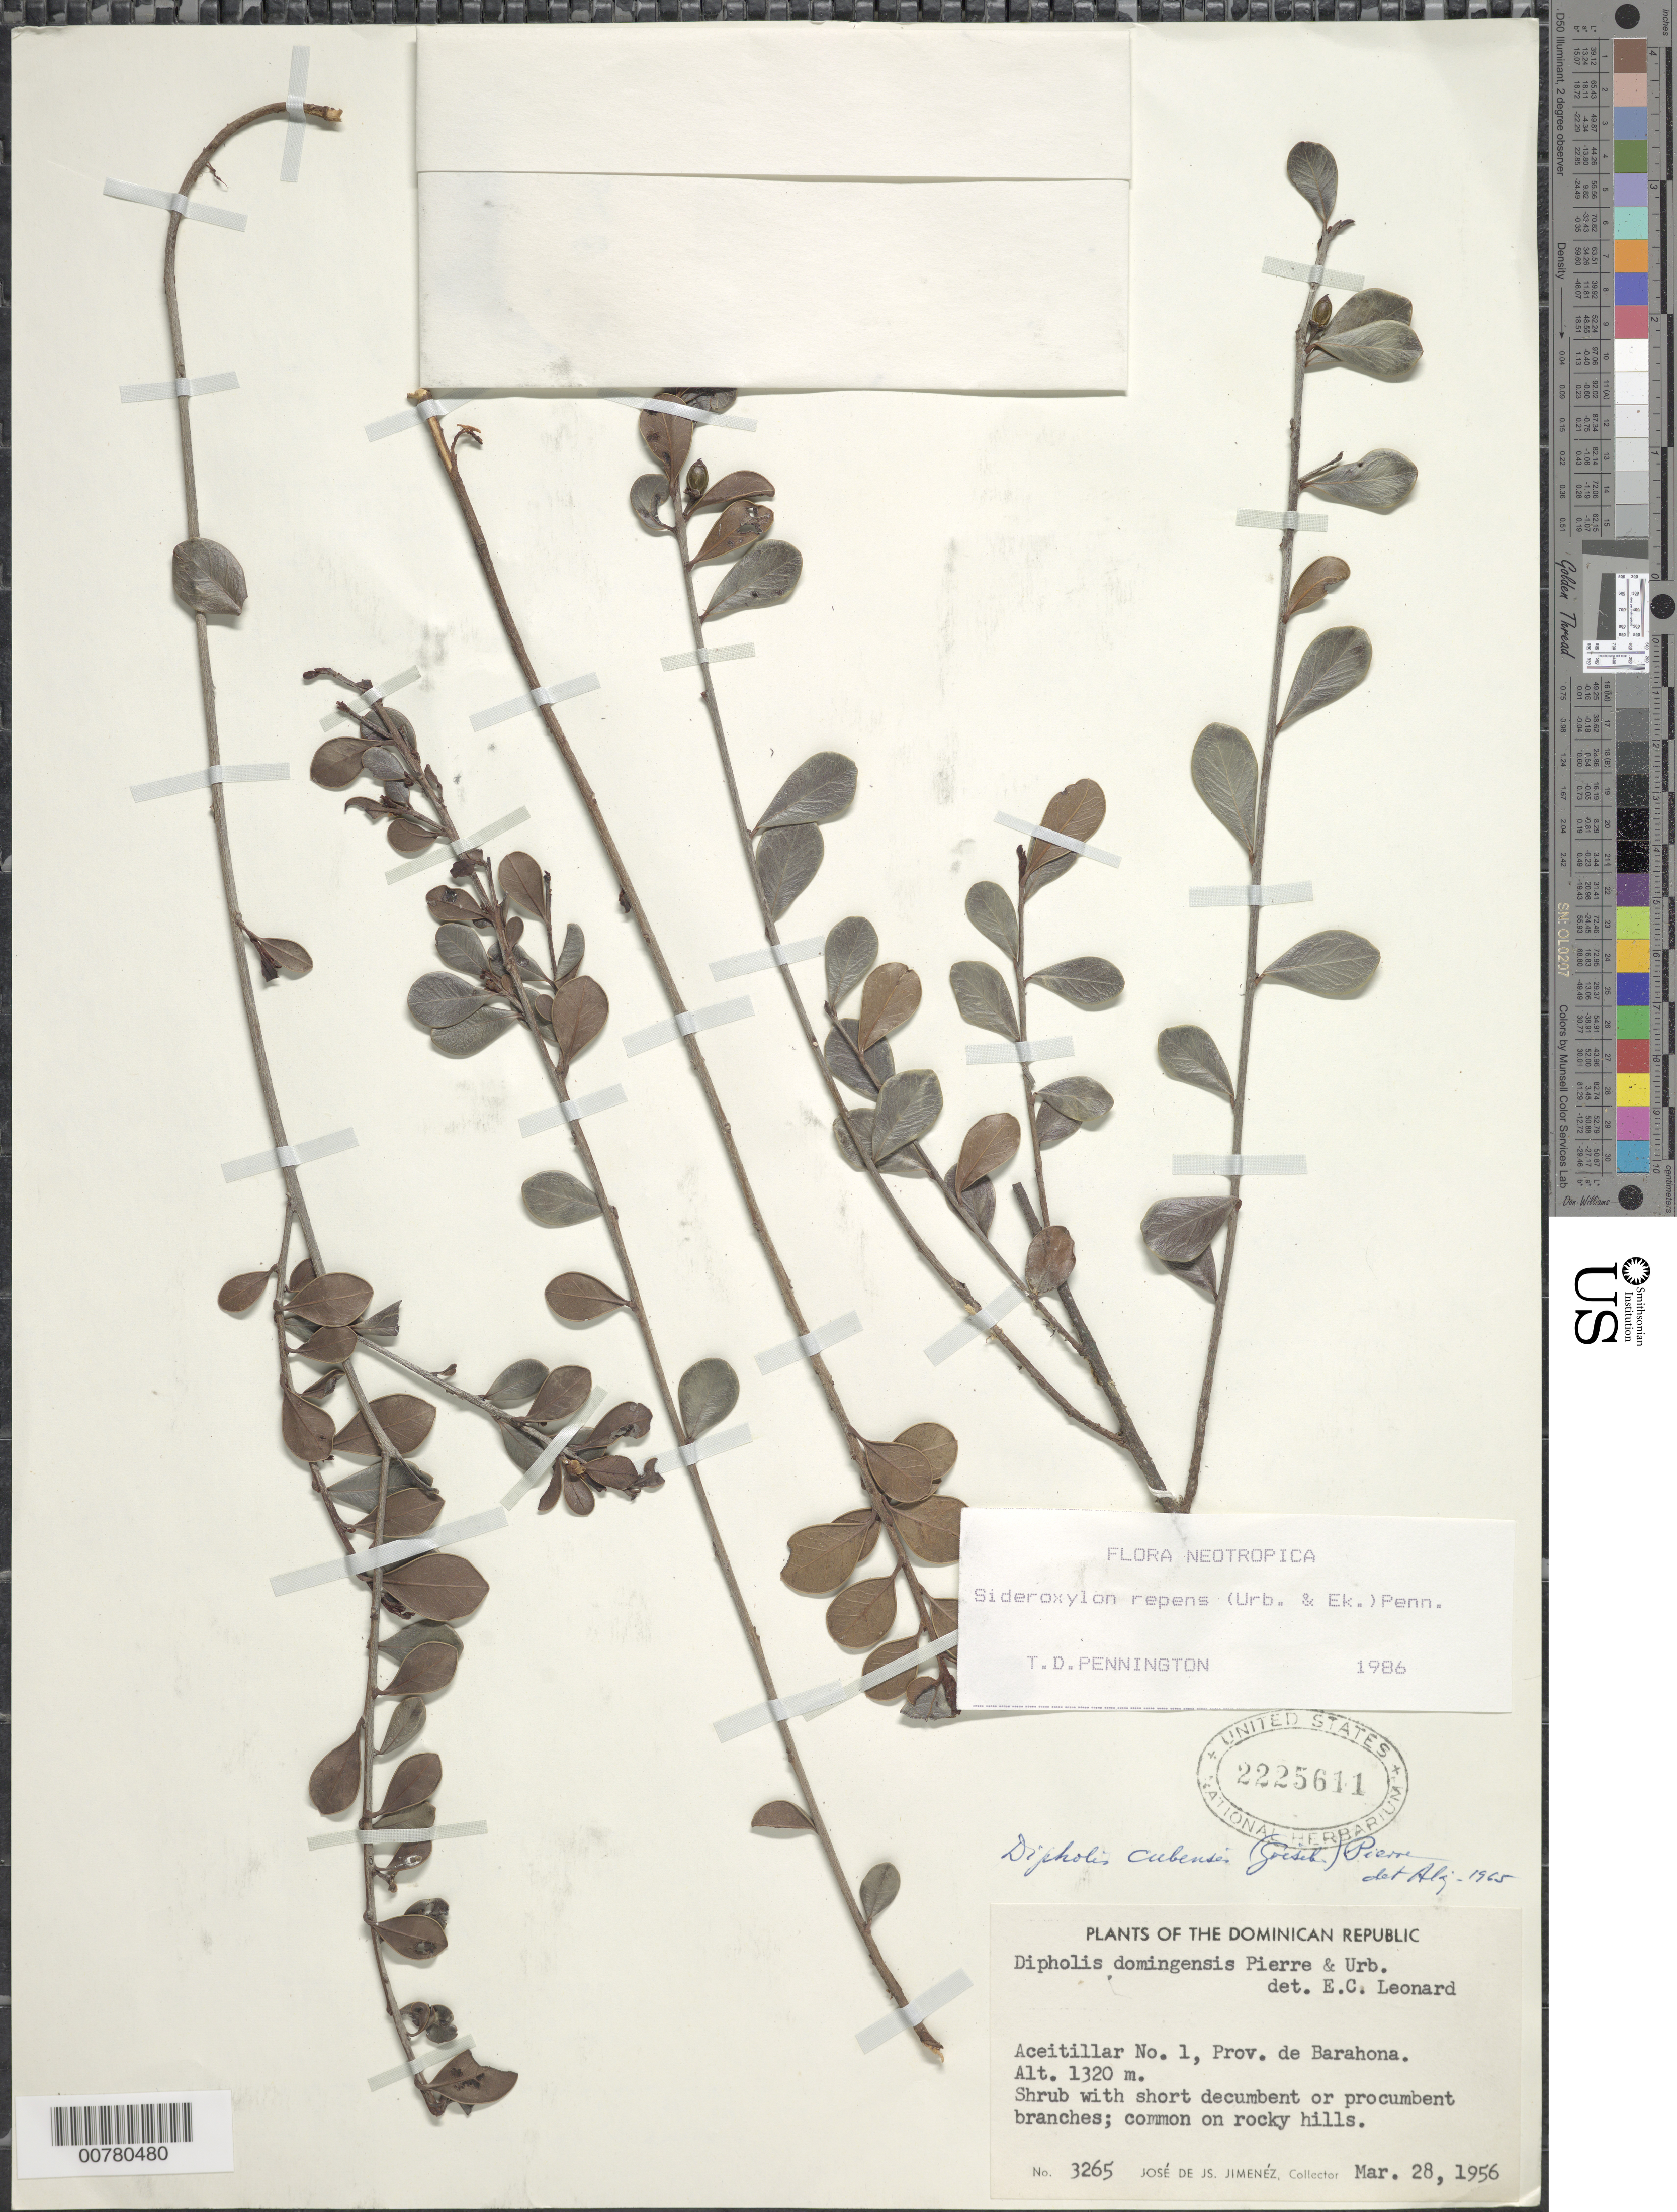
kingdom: Plantae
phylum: Tracheophyta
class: Magnoliopsida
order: Ericales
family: Sapotaceae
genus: Sideroxylon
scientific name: Sideroxylon repens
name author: (Urb. & Ekman) T.D. Penn.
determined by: Pennington, T. D., (K)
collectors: J. J. Jiménez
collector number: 3265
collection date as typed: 28 Mar 1956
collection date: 1956-03-28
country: Dominican Republic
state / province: Barahona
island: Hispaniola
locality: Aceitillar, No. 1.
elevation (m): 1320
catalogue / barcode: US 2225611